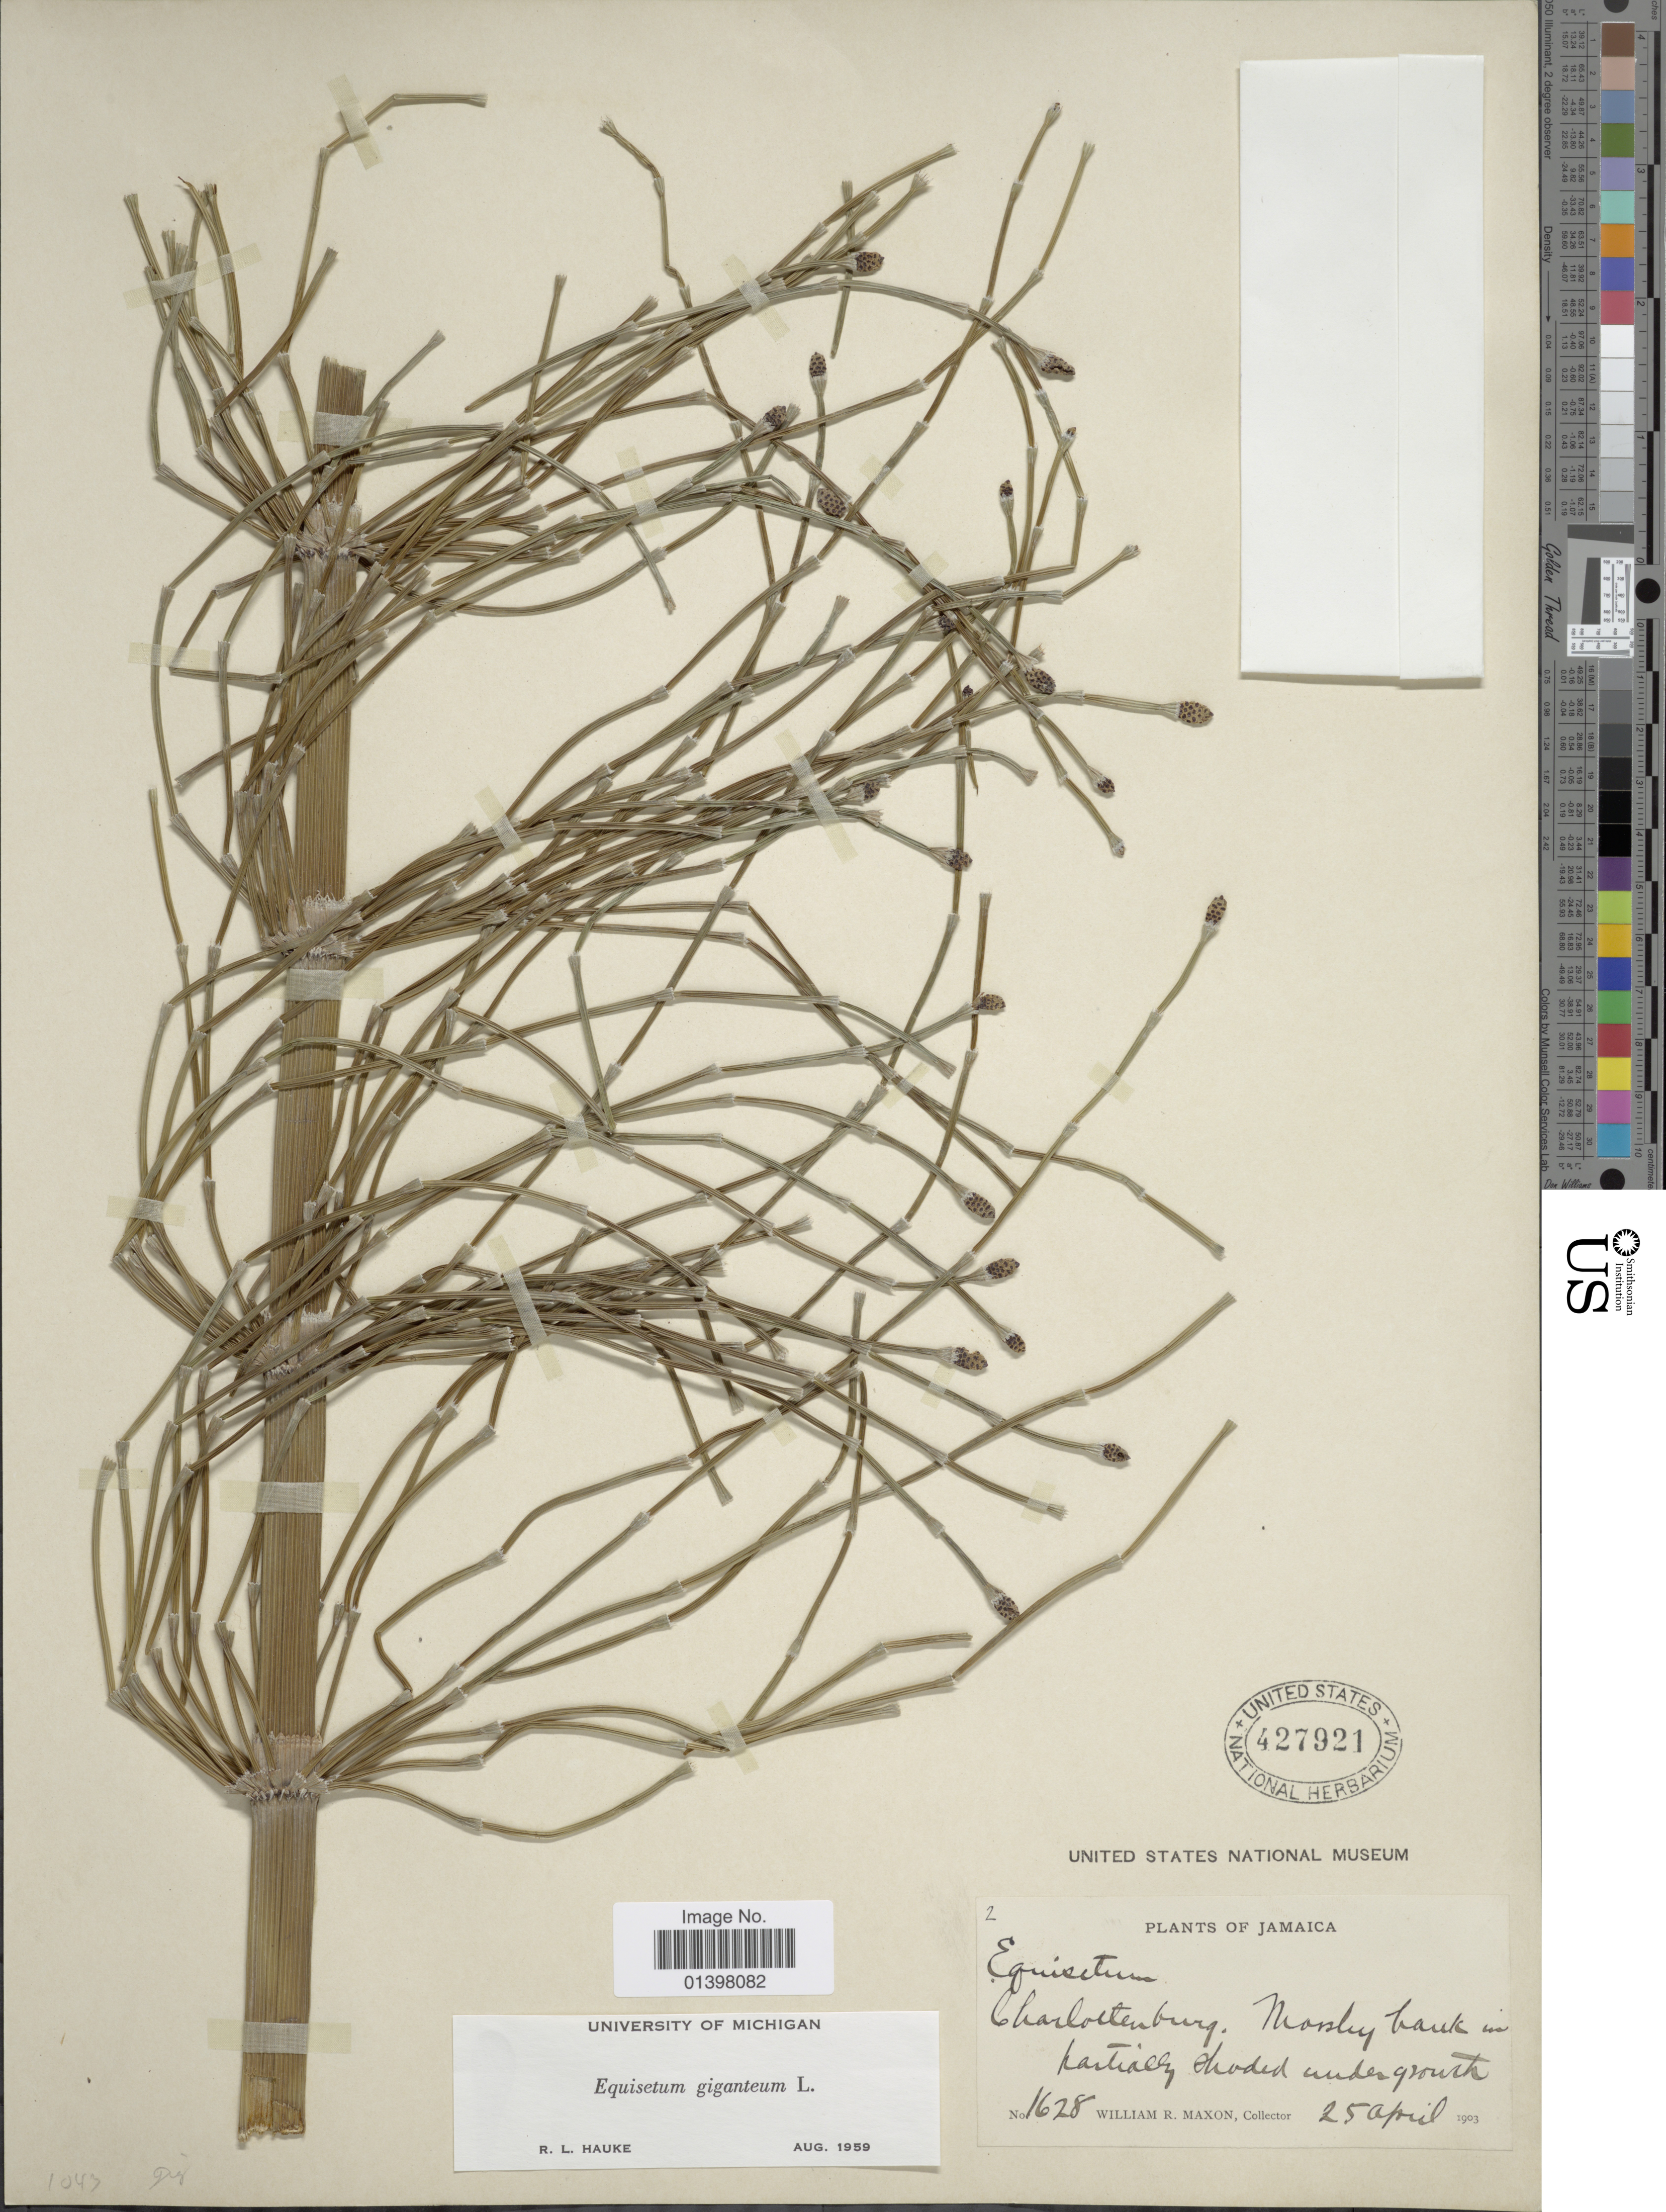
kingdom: Plantae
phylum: Tracheophyta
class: Polypodiopsida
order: Equisetales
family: Equisetaceae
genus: Equisetum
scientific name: Equisetum giganteum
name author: L.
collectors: W. R. Maxon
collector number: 1628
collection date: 1903-04-25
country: Jamaica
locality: Charlottenburg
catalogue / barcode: US 427921